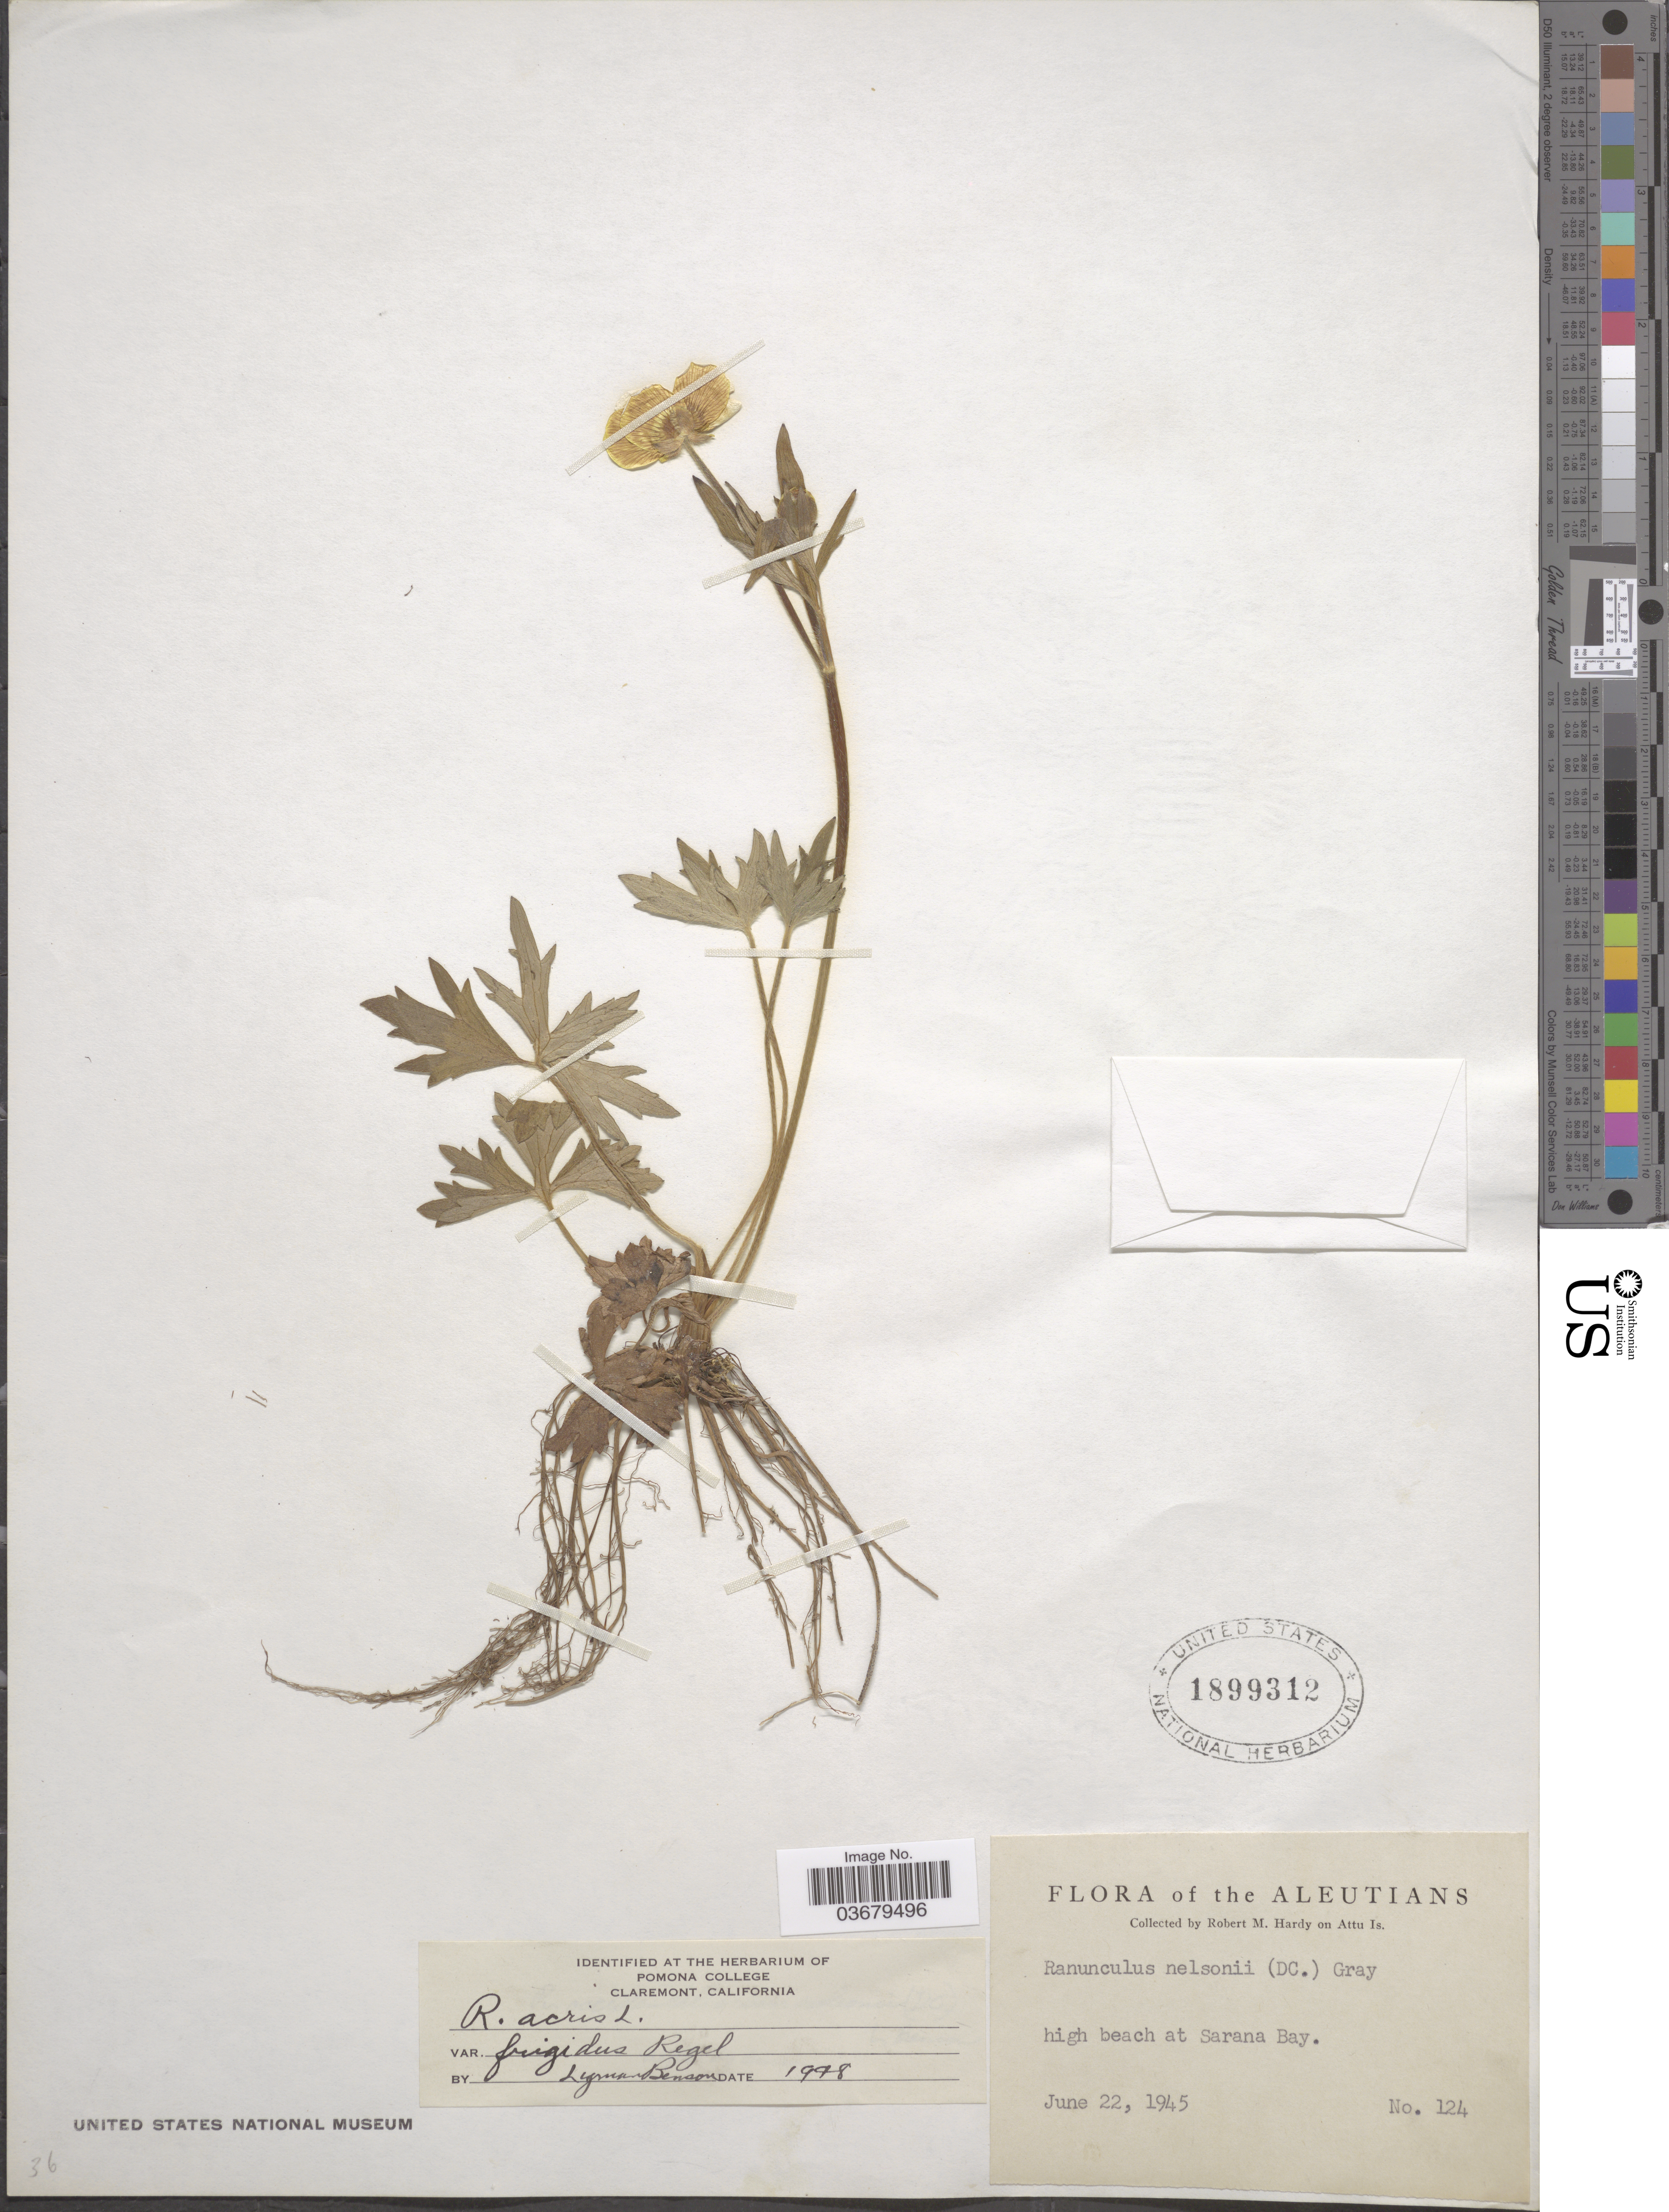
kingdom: Plantae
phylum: Tracheophyta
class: Magnoliopsida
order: Ranunculales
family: Ranunculaceae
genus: Ranunculus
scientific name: Ranunculus acris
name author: L.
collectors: R. Hardy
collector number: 124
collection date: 1945-06-22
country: United States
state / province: Alaska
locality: The Aleutians. On Attu Is. High beach at Sarana Bay.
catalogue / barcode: US 1899312